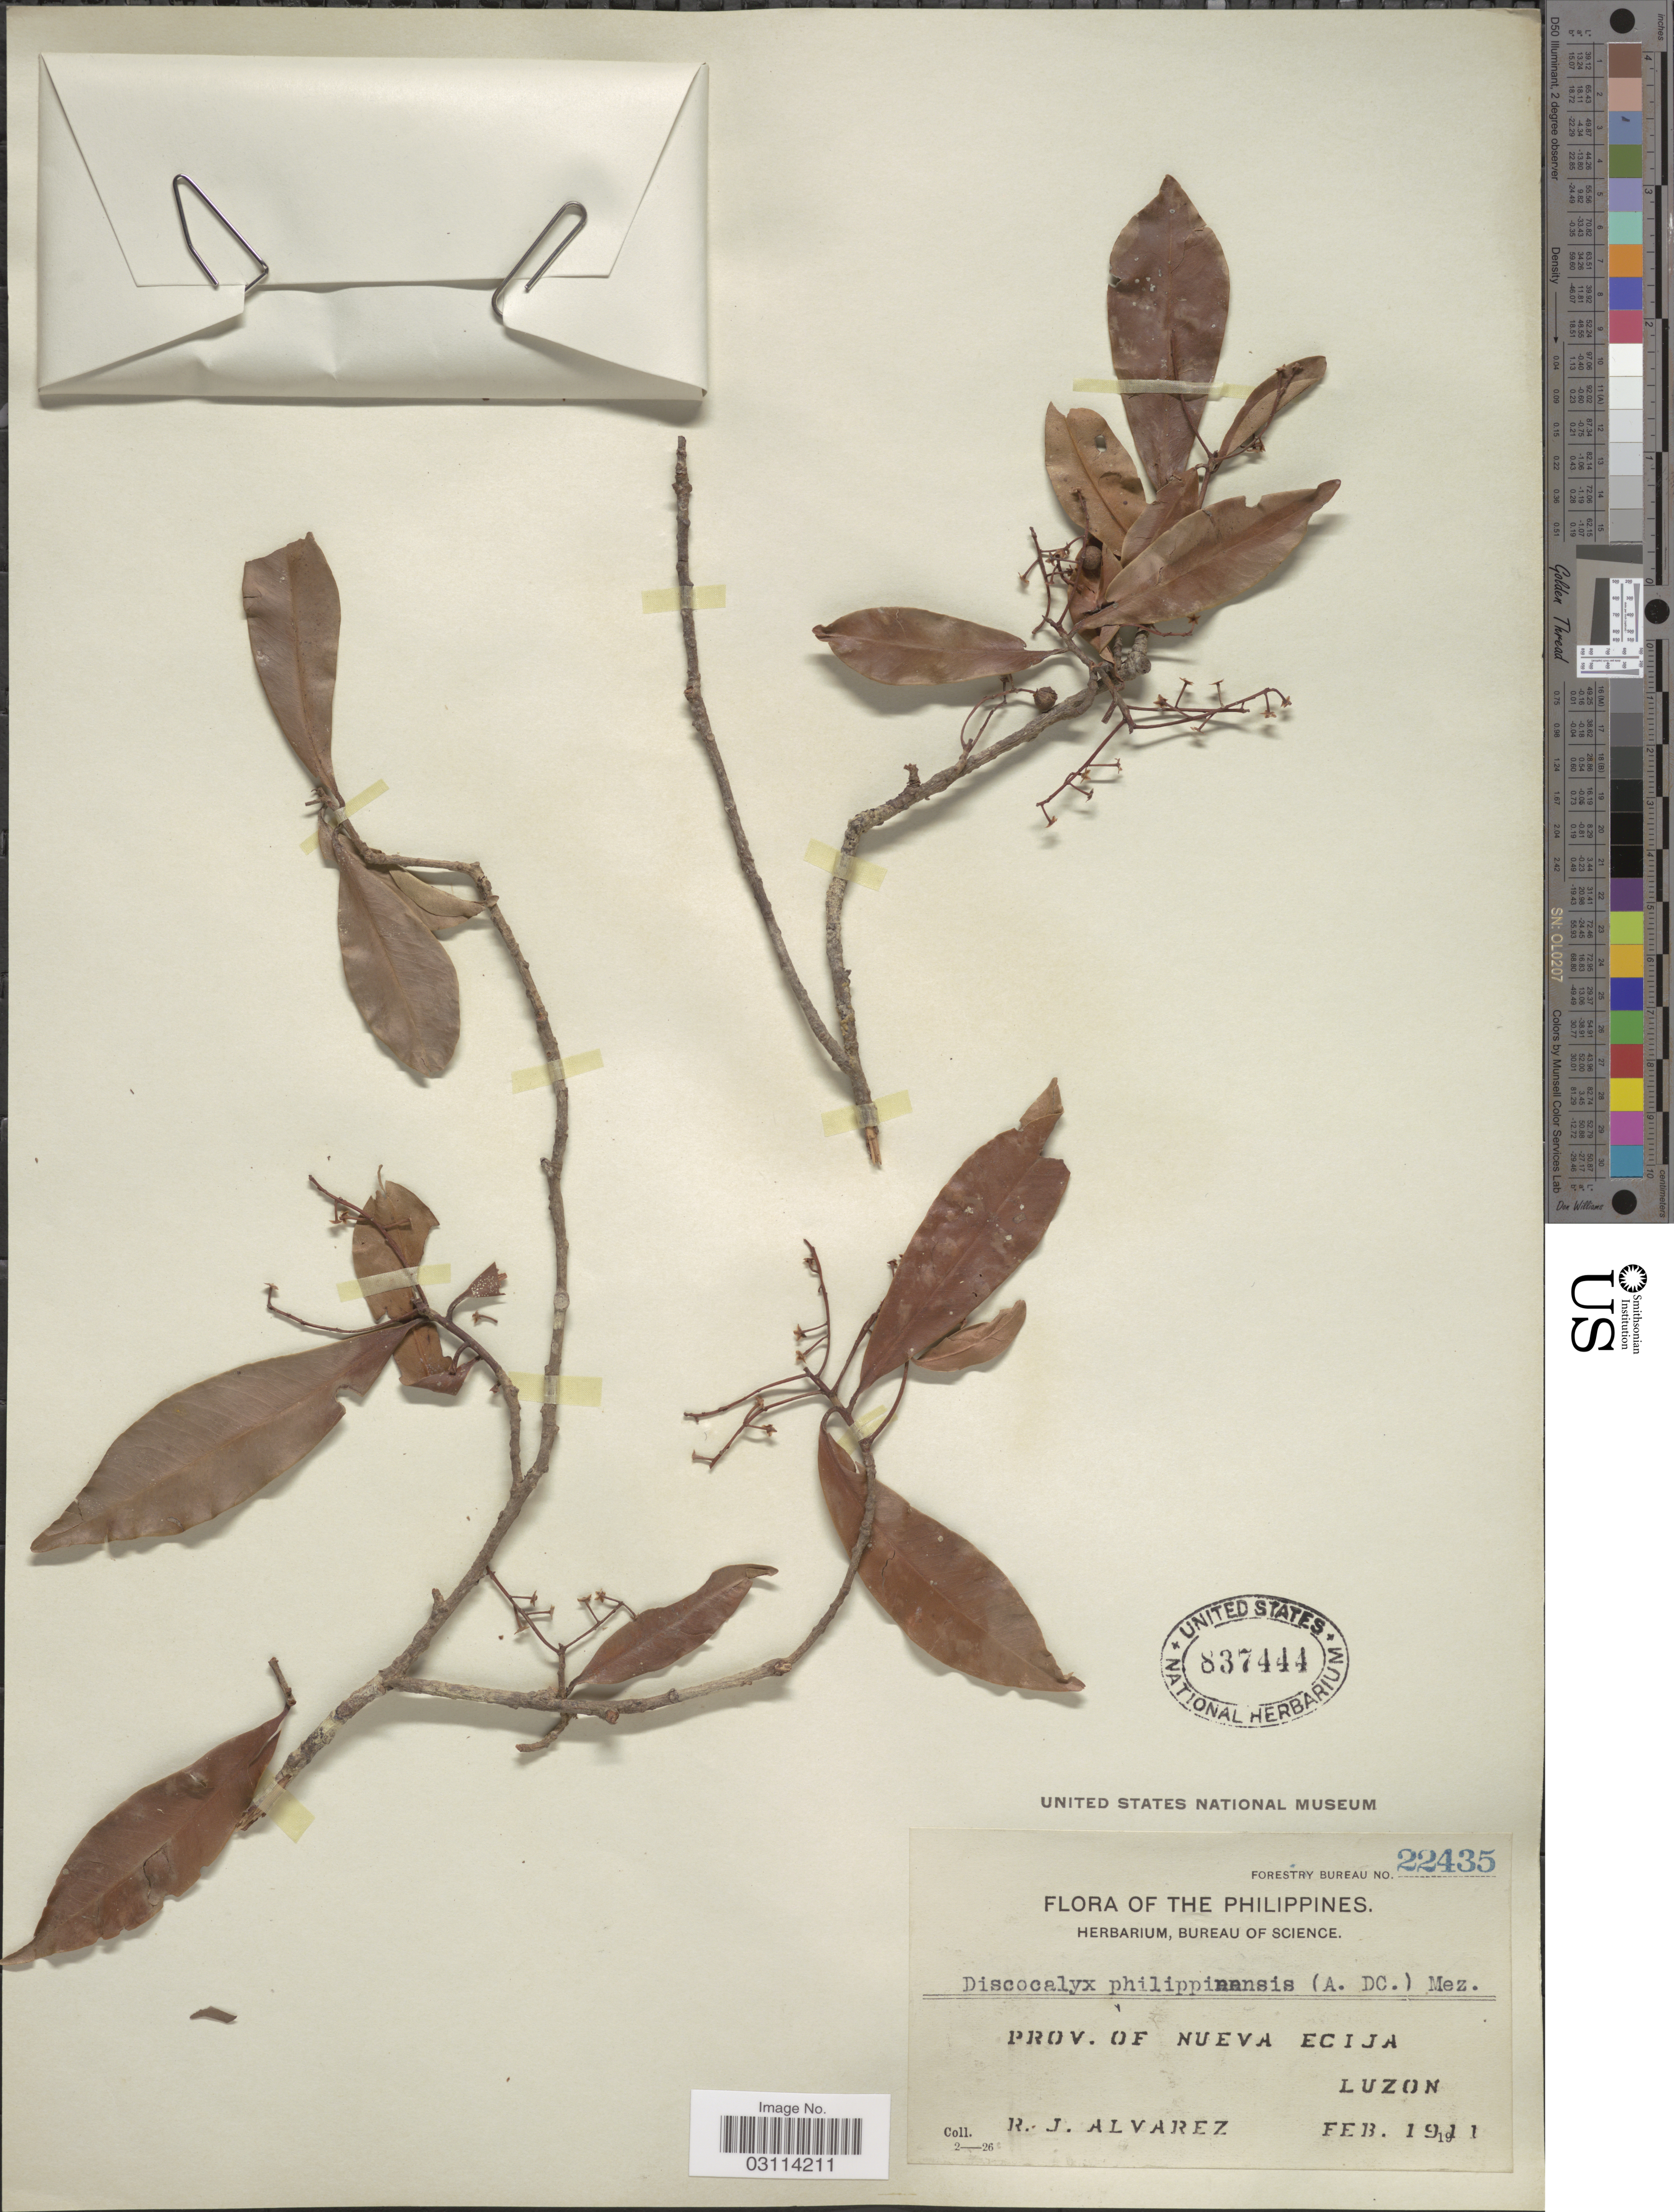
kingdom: Plantae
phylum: Tracheophyta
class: Magnoliopsida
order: Ericales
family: Primulaceae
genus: Discocalyx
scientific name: Discocalyx philippinensis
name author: (A. DC.) Mez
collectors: R. Alvarez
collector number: Forestry Bureau 22435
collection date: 1911-02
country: Philippines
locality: Prov. of Nueva Ecija. Luzon.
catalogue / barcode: US 837444